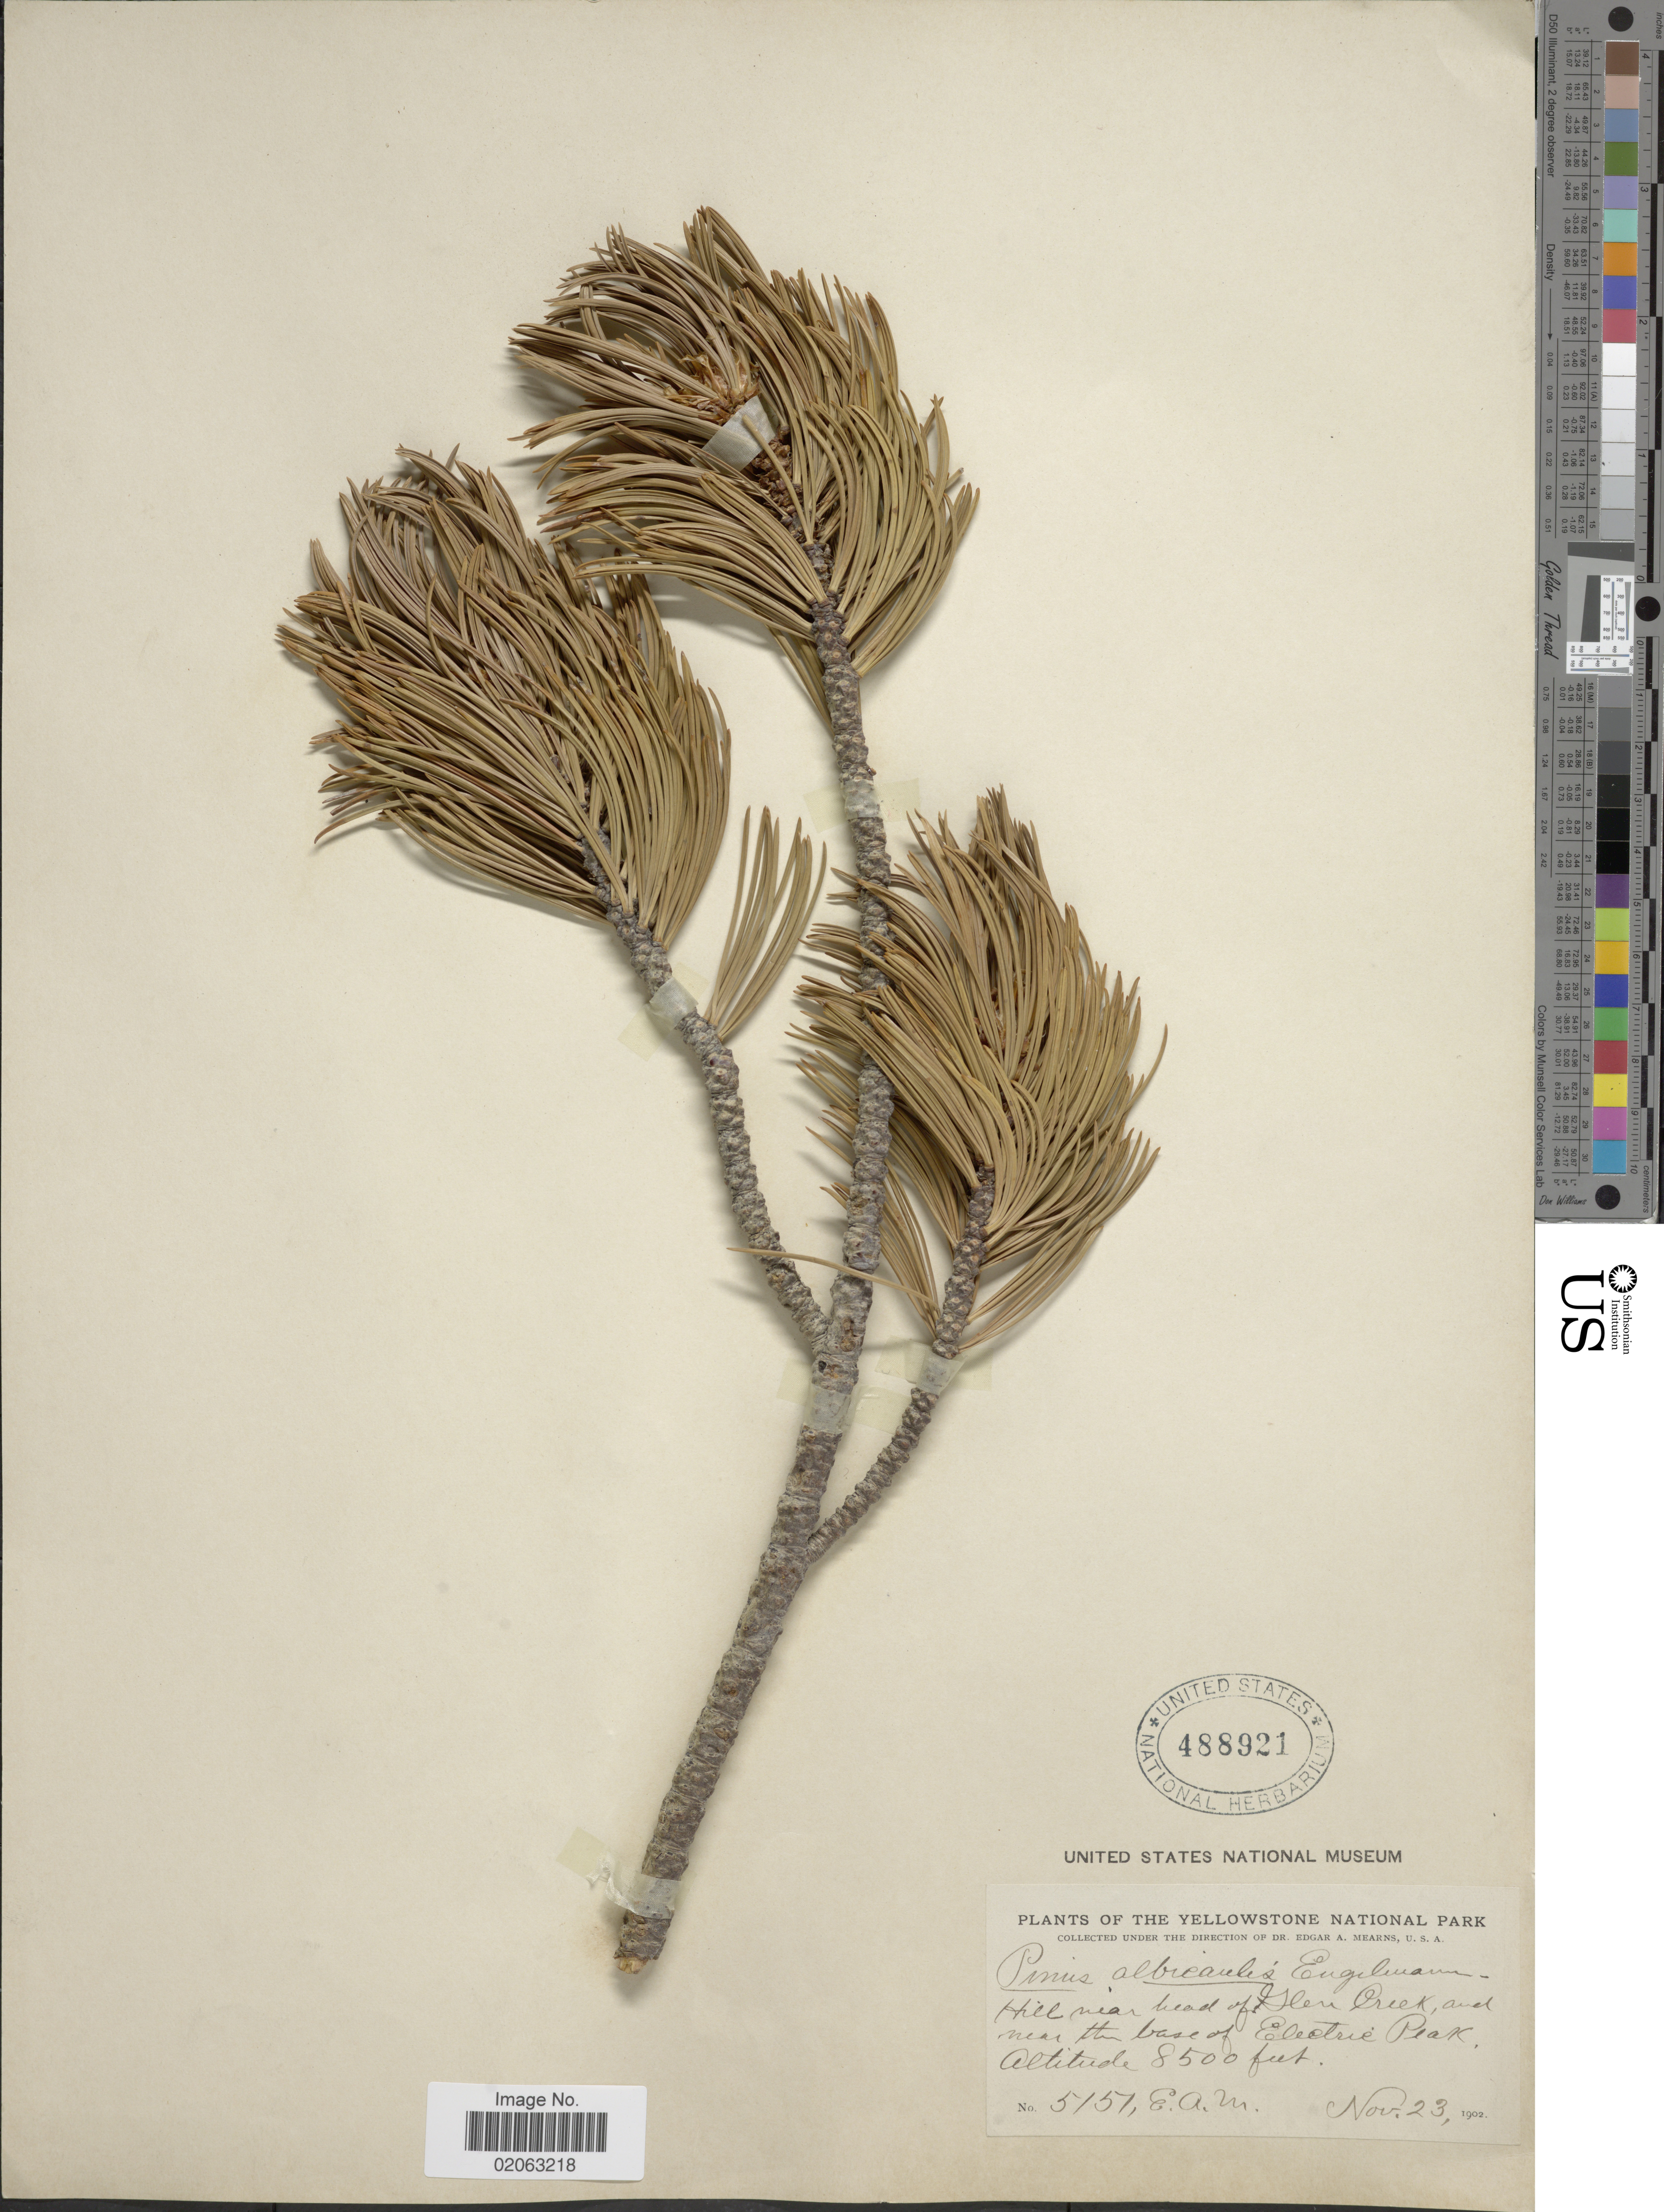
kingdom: Plantae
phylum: Tracheophyta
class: Pinopsida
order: Pinales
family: Pinaceae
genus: Pinus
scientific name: Pinus albicaulis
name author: Engelm.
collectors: E. A. Mearns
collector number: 5151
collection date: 1902-11-23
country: United States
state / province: Montana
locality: The Yellowstone National Park, Hill near head of Glen Creek, and near the base Electric Peak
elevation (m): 2591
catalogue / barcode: US 488921